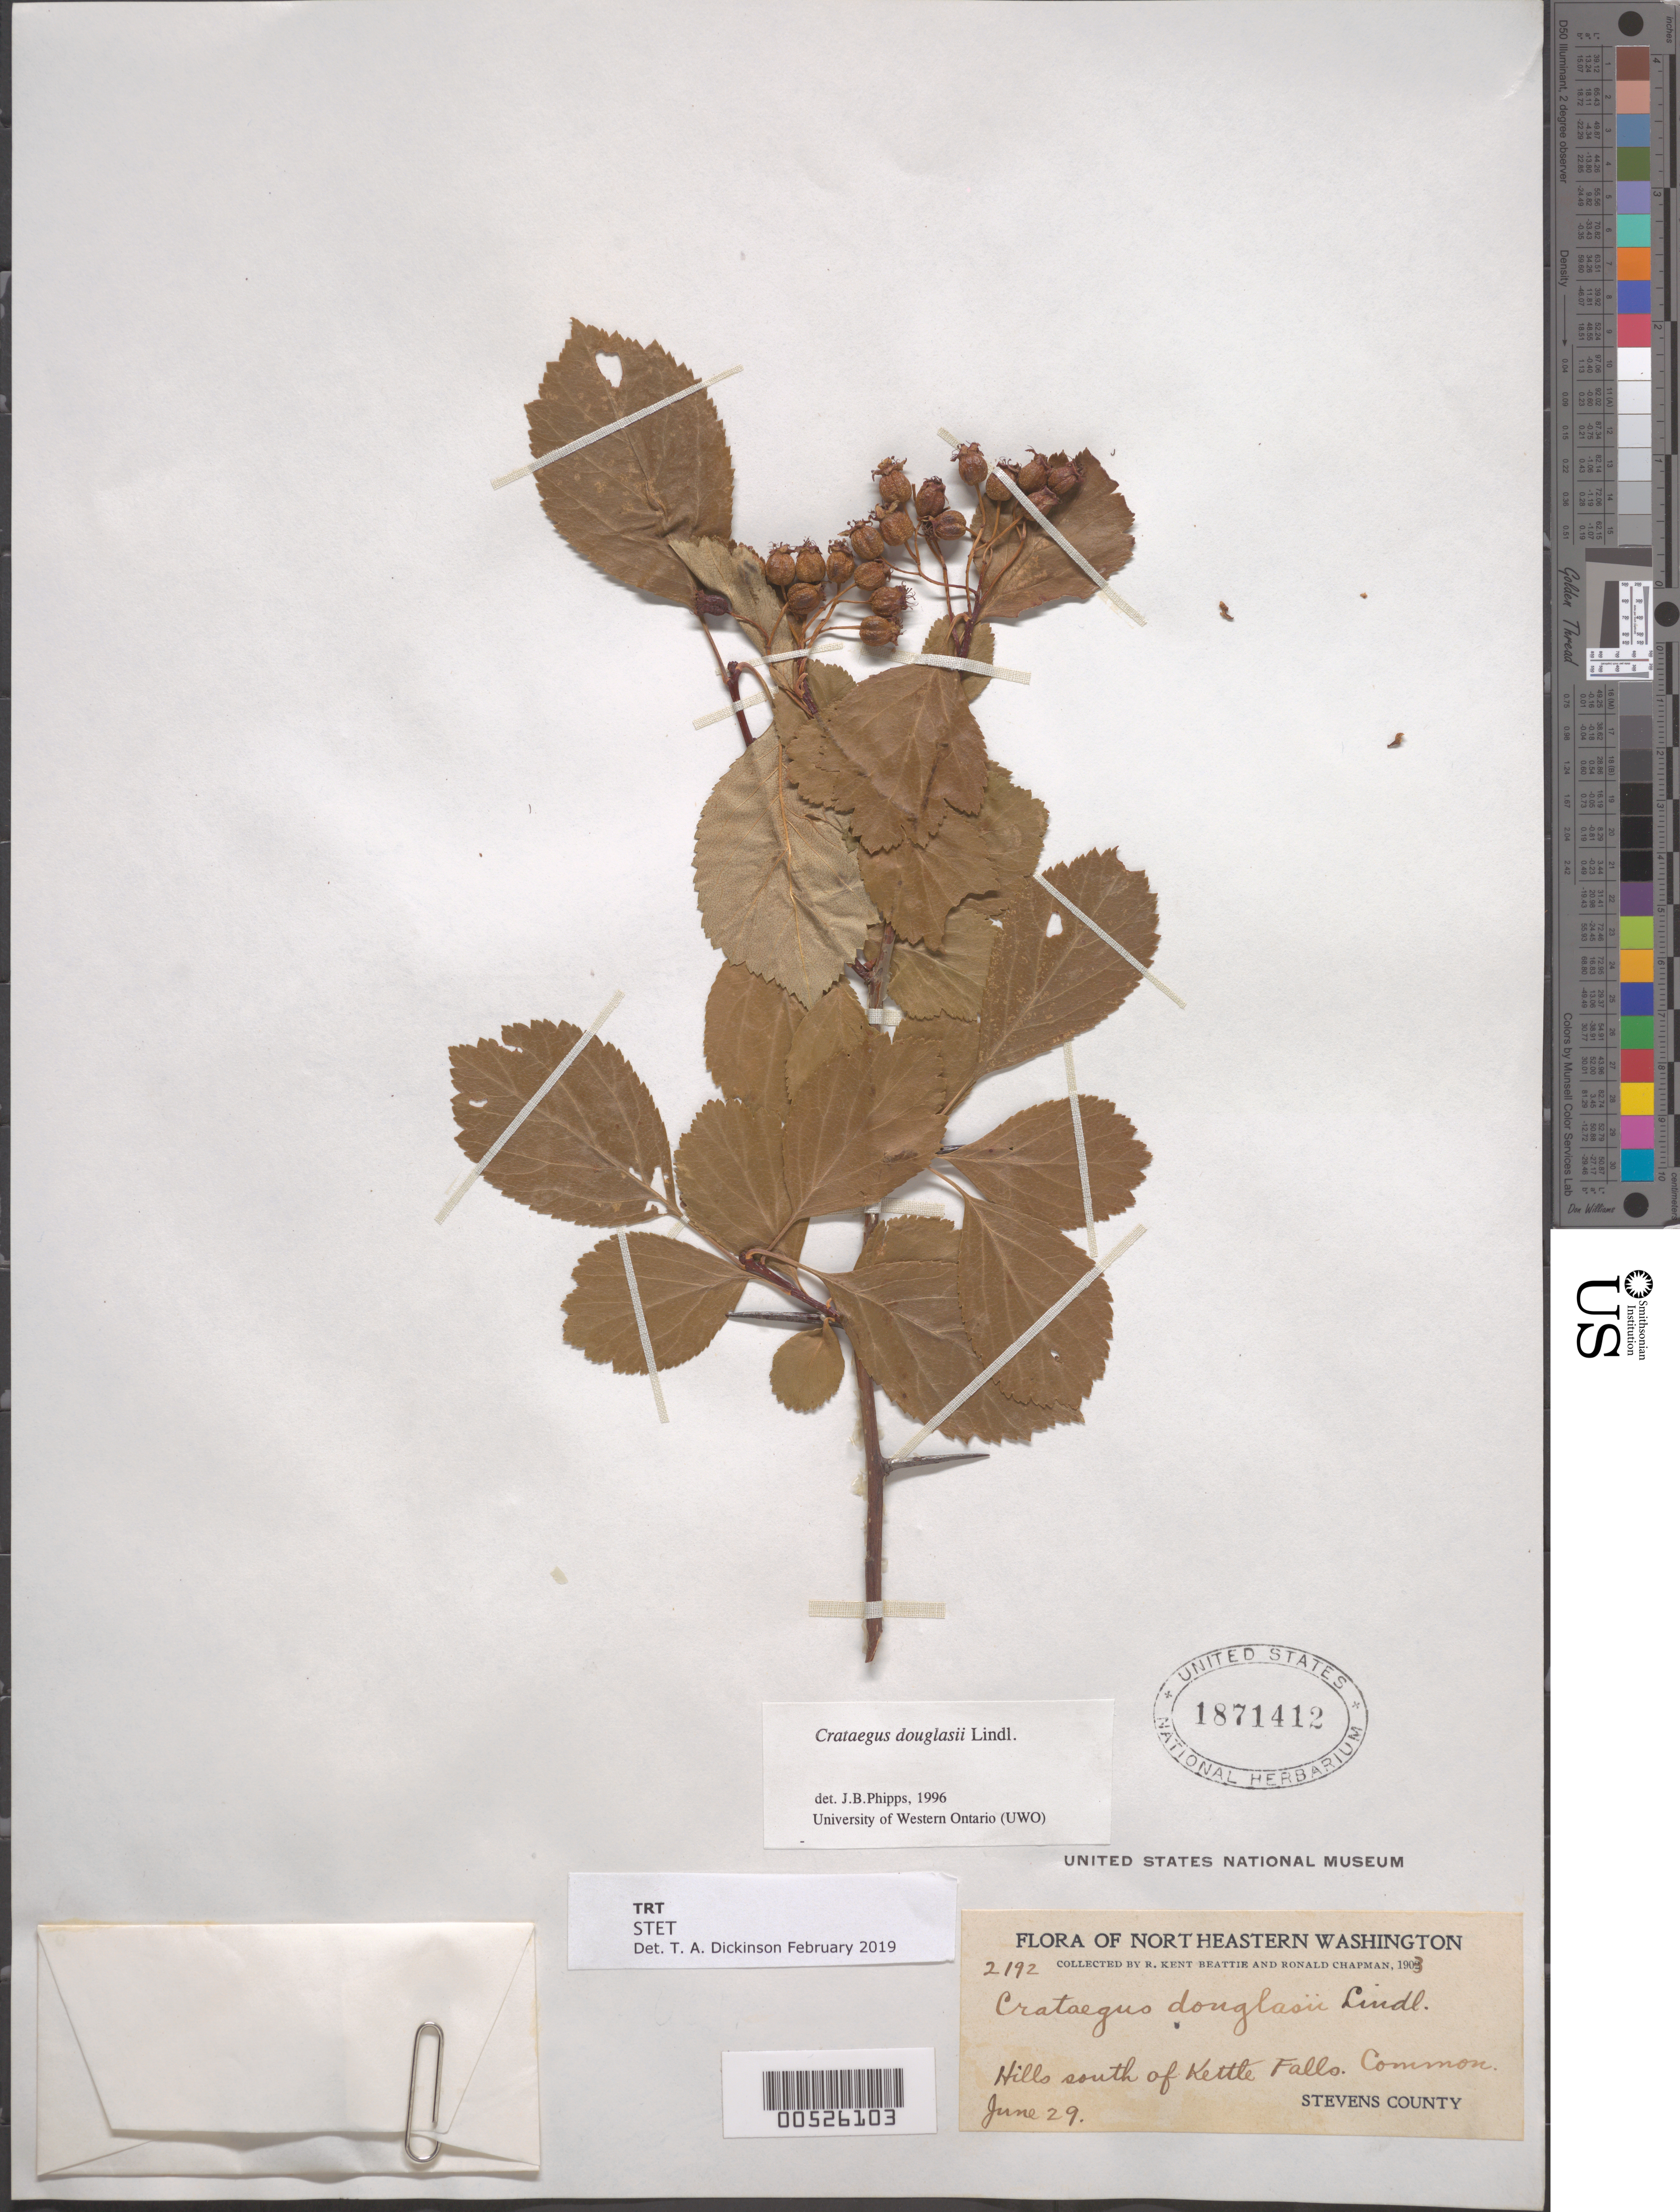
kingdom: Plantae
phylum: Tracheophyta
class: Magnoliopsida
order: Rosales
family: Rosaceae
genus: Crataegus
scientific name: Crataegus douglasii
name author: Lindl.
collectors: R. K. Beattie & R. Chapman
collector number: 2192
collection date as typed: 29 Jun 1903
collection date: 1903-06-29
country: United States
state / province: Washington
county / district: Stevens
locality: S of Kettle Falls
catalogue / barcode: US 1871412